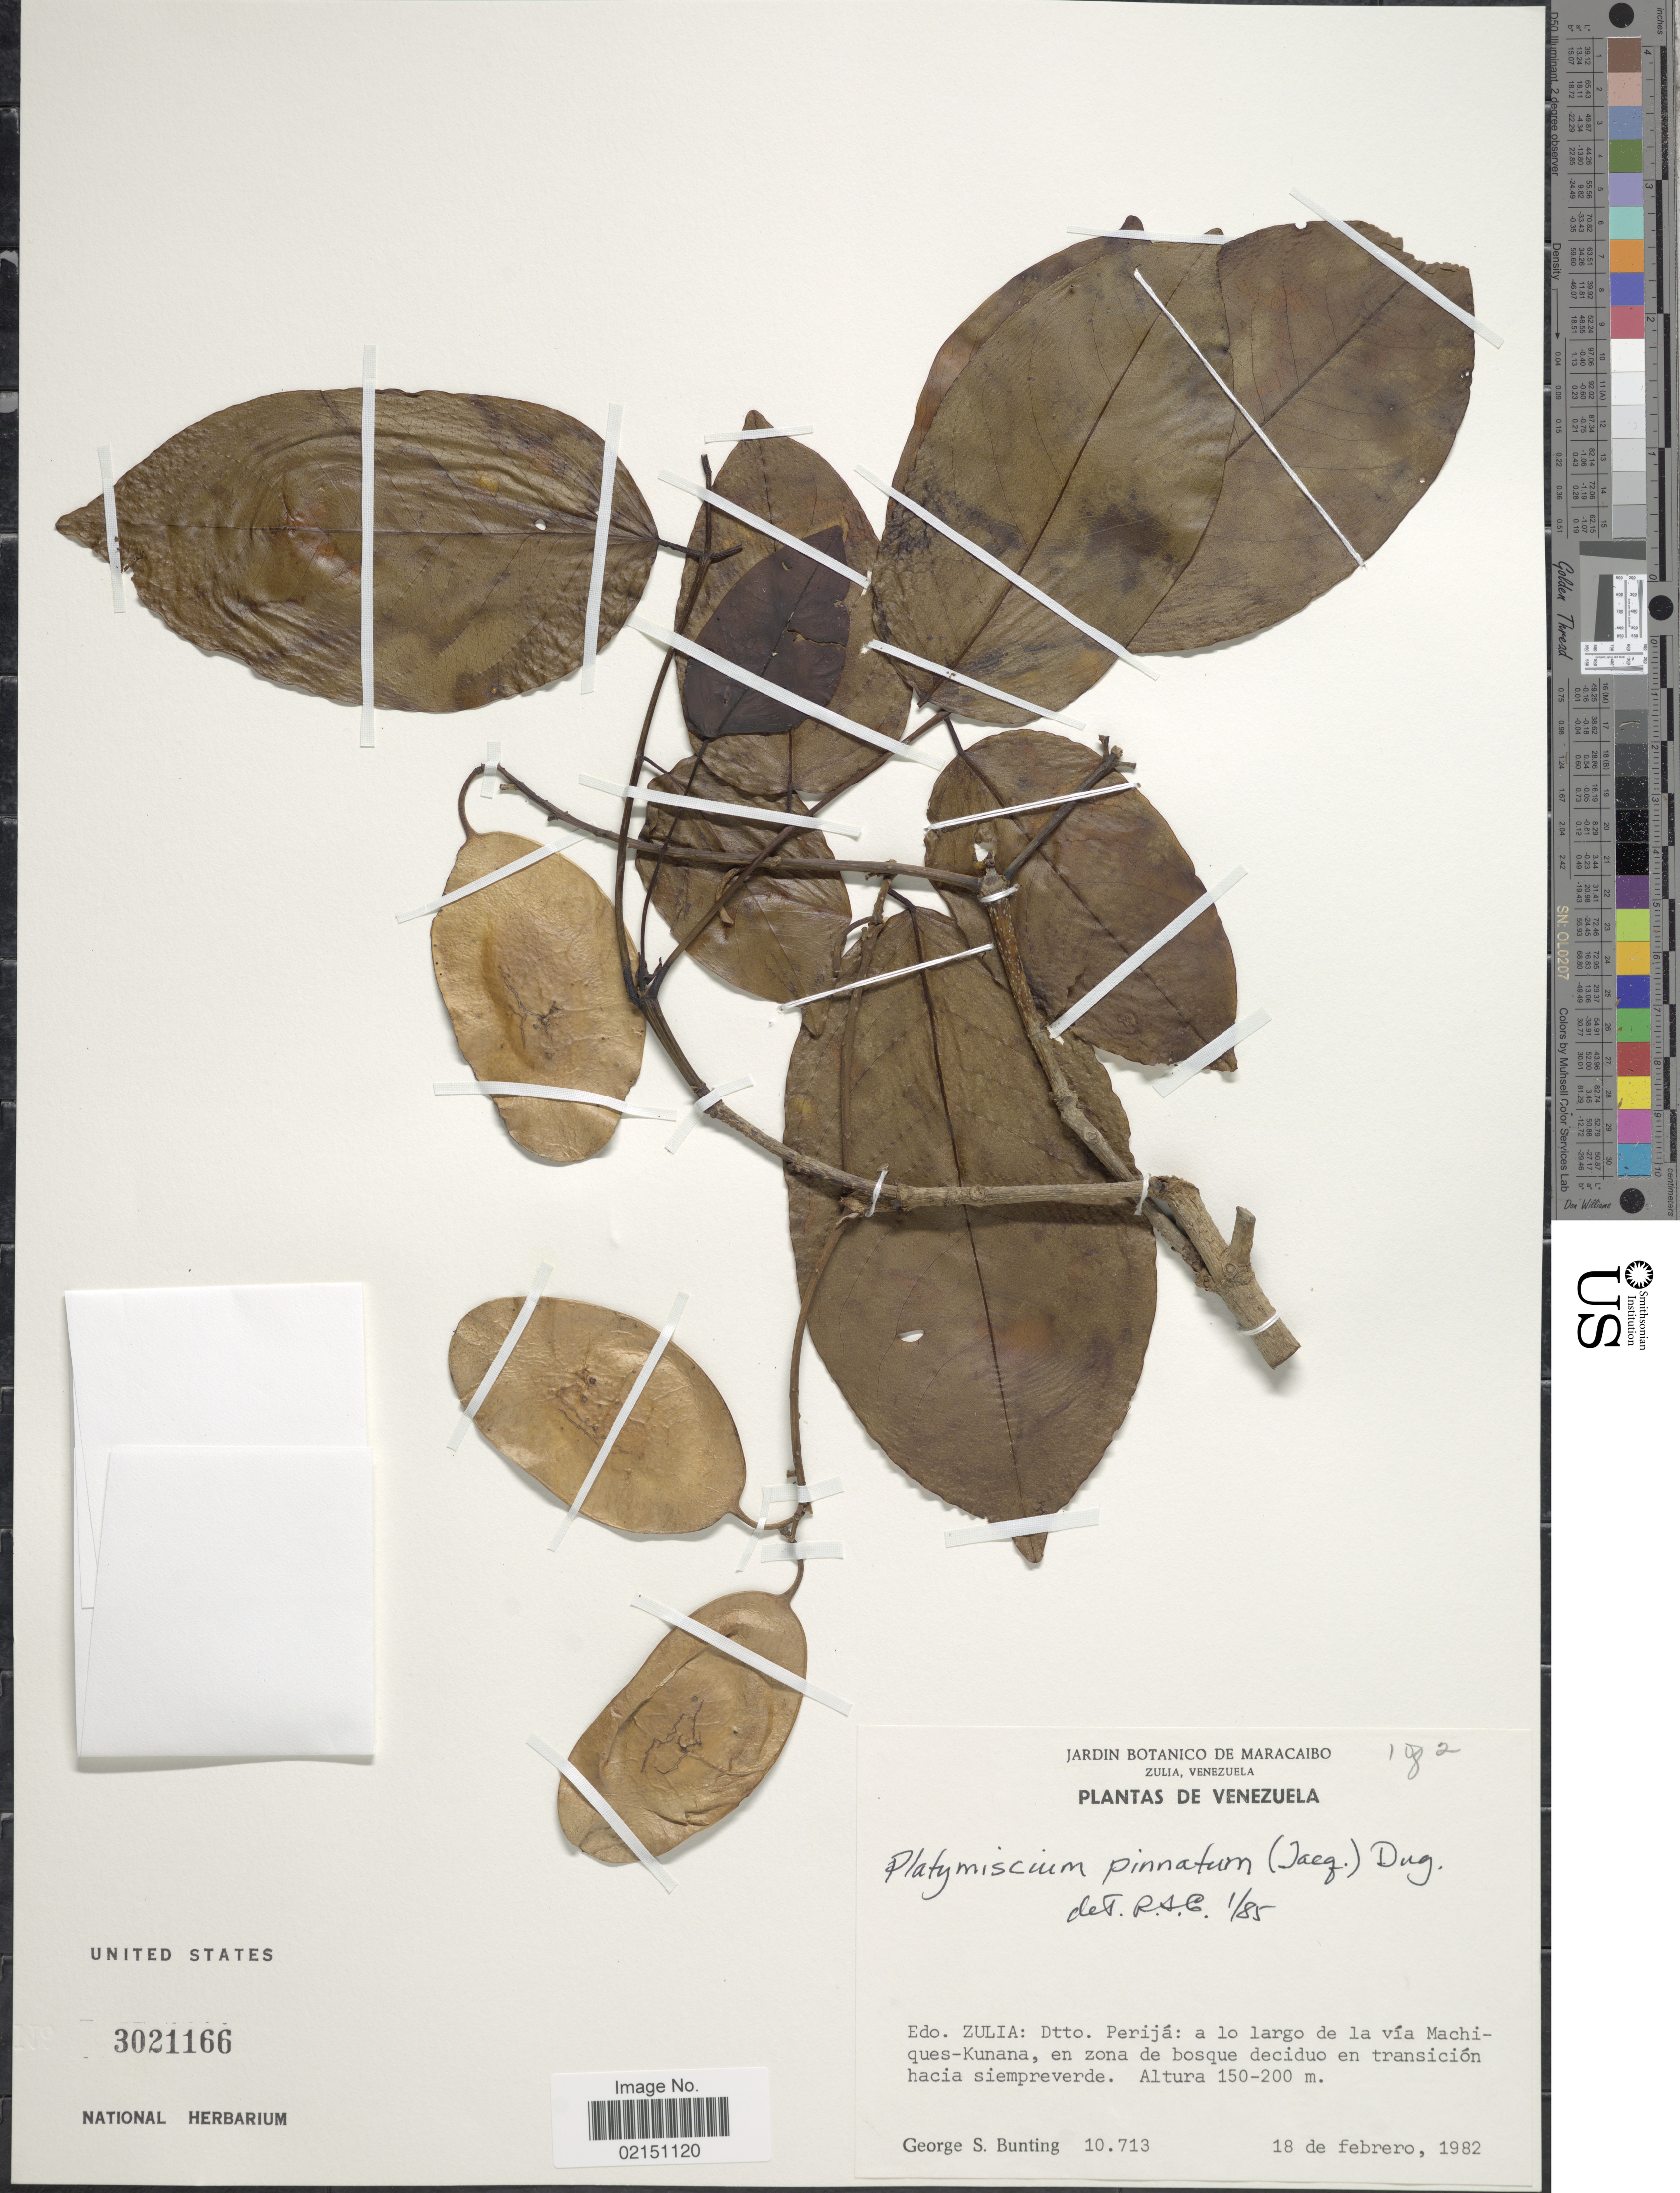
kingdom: Plantae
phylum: Tracheophyta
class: Magnoliopsida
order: Fabales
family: Fabaceae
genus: Platymiscium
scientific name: Platymiscium pinnatum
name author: (Jacq.) Dugand G.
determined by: Cowan, R. S.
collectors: G. S. Bunting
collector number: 10713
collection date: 1982-02-18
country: Venezuela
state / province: Zulia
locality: Dtto. Perija: a lo largo de la via Machiques-Kunana, en zona de bosque deciduo en transicion hacia siempreverde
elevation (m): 150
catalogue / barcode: US 3021166